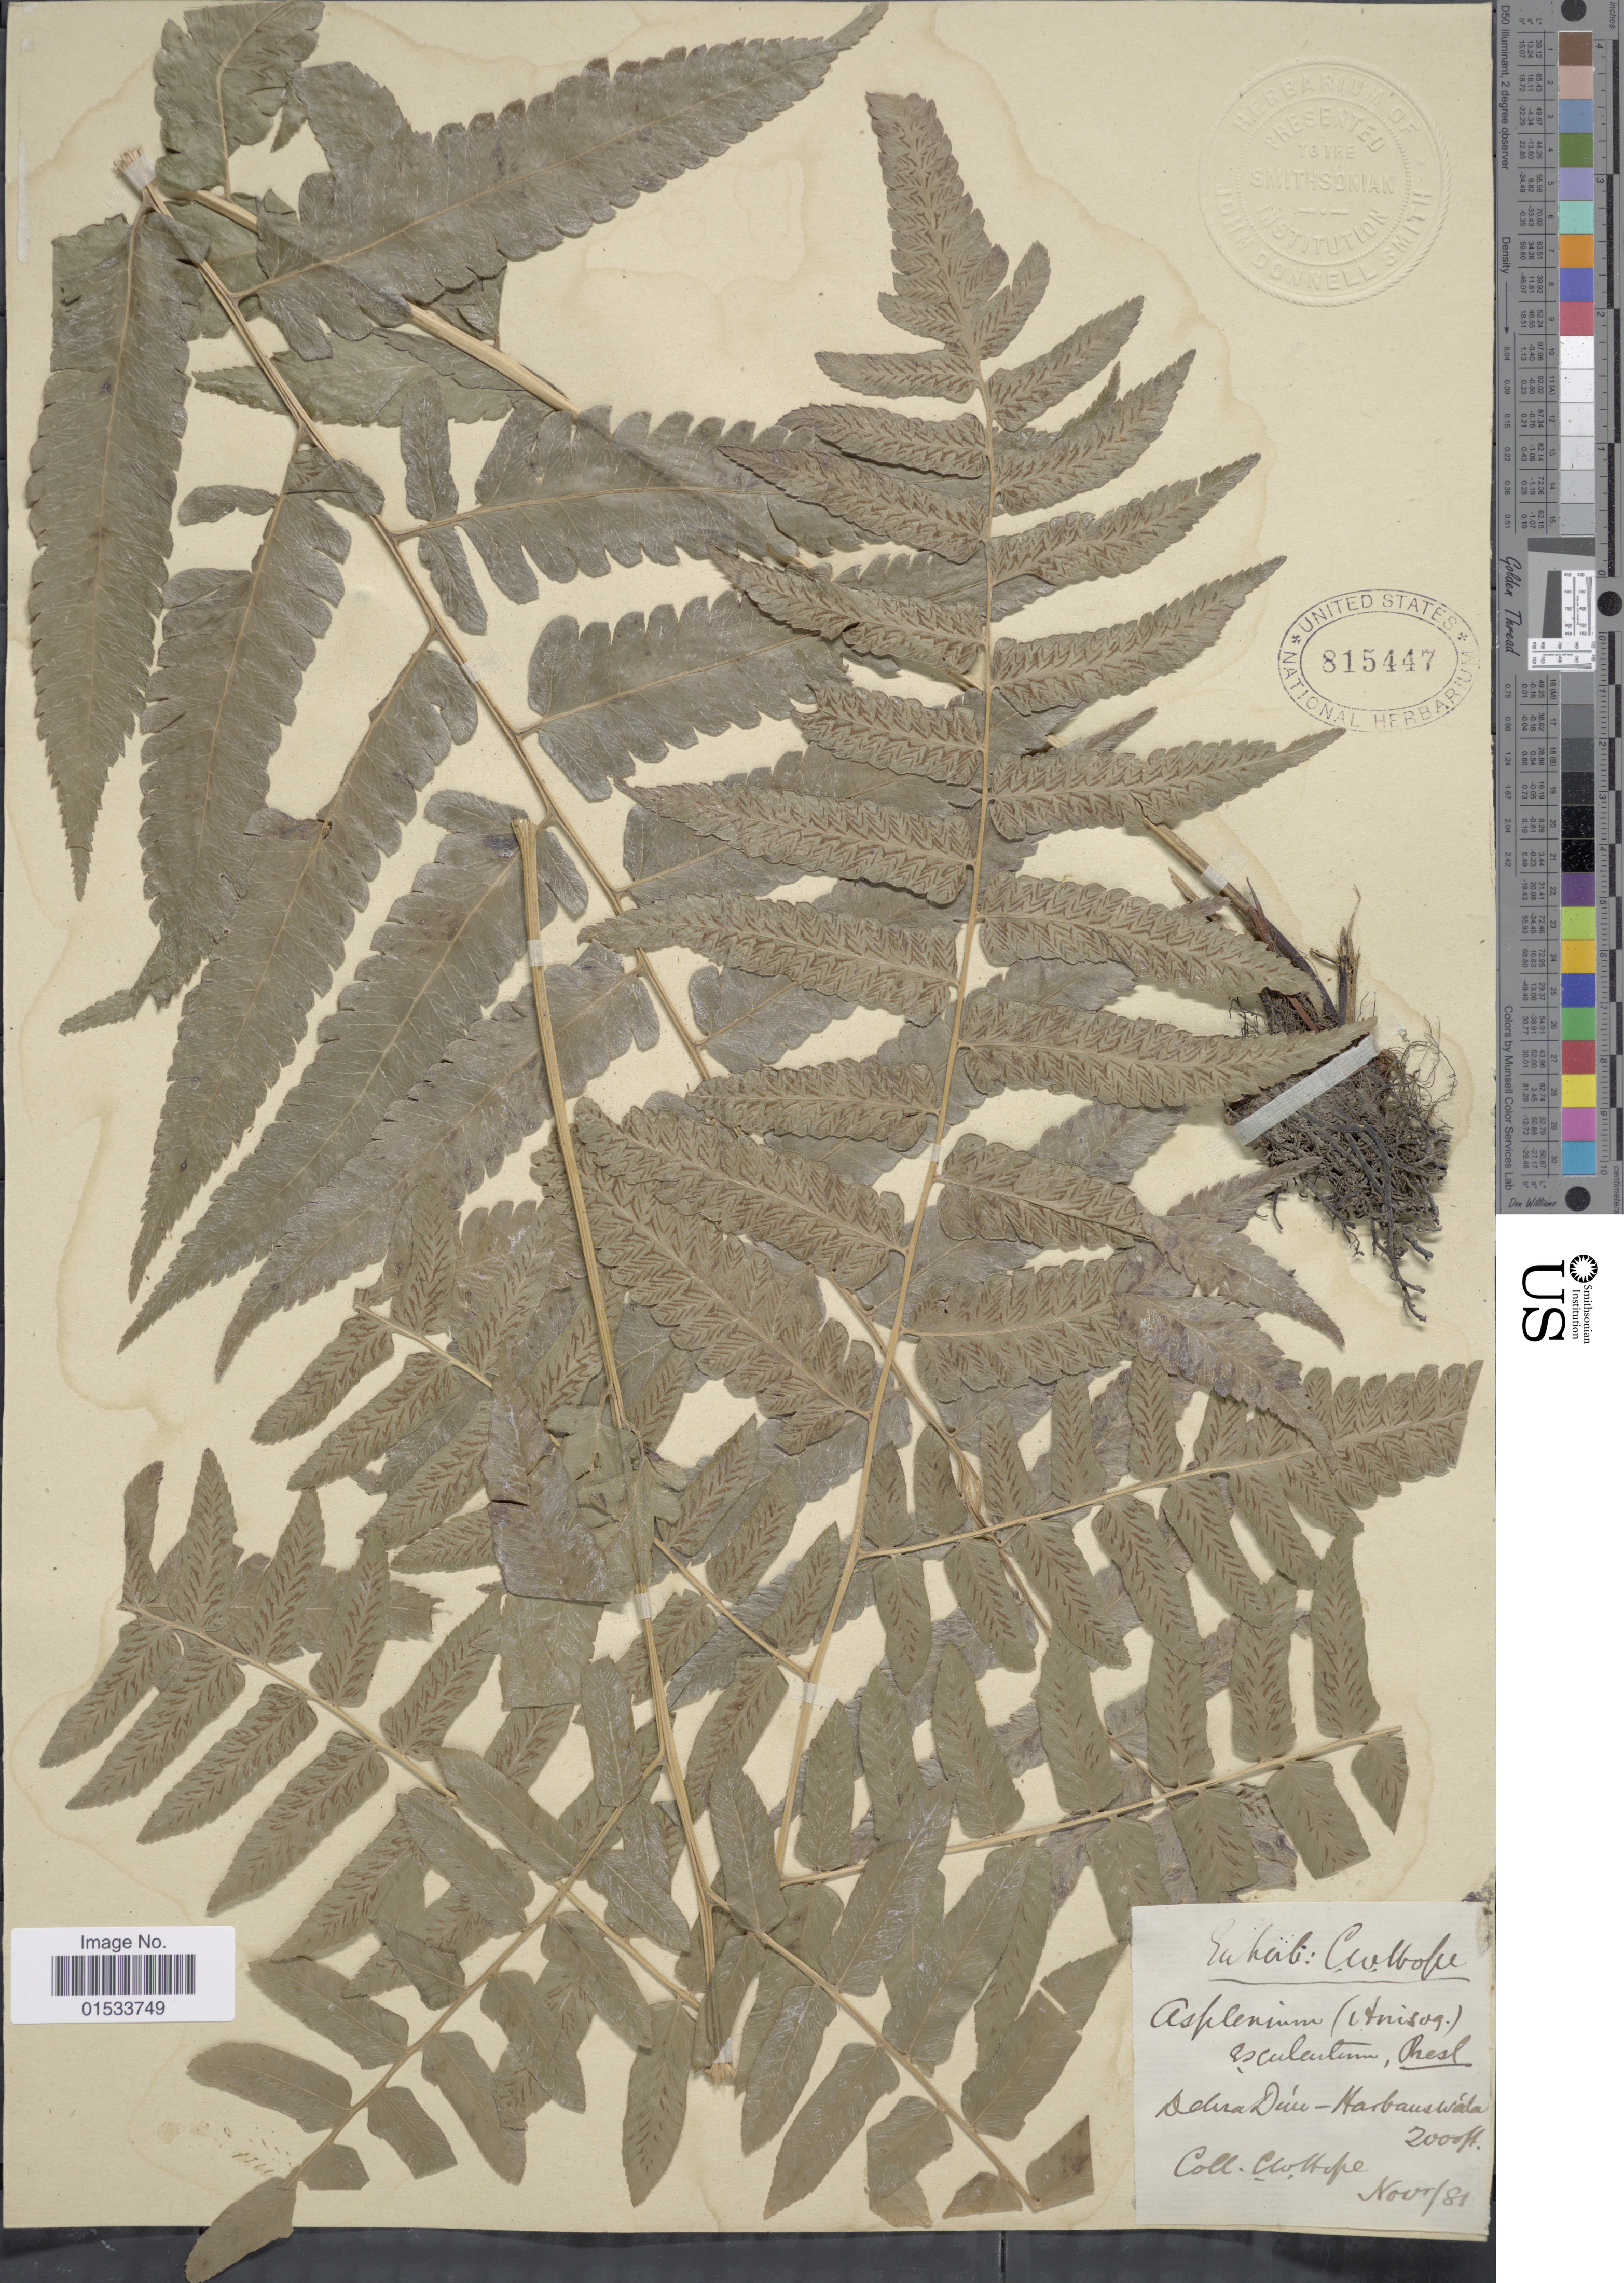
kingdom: Plantae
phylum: Tracheophyta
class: Polypodiopsida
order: Polypodiales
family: Athyriaceae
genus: Diplazium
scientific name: Diplazium esculentum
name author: (Retz.) Sw.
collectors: C. W. Hope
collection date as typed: Transcribed d/m/y: /11/81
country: India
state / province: Uttarakhand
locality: Dhera Dun, Harbanswala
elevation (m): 610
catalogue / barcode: US 815447